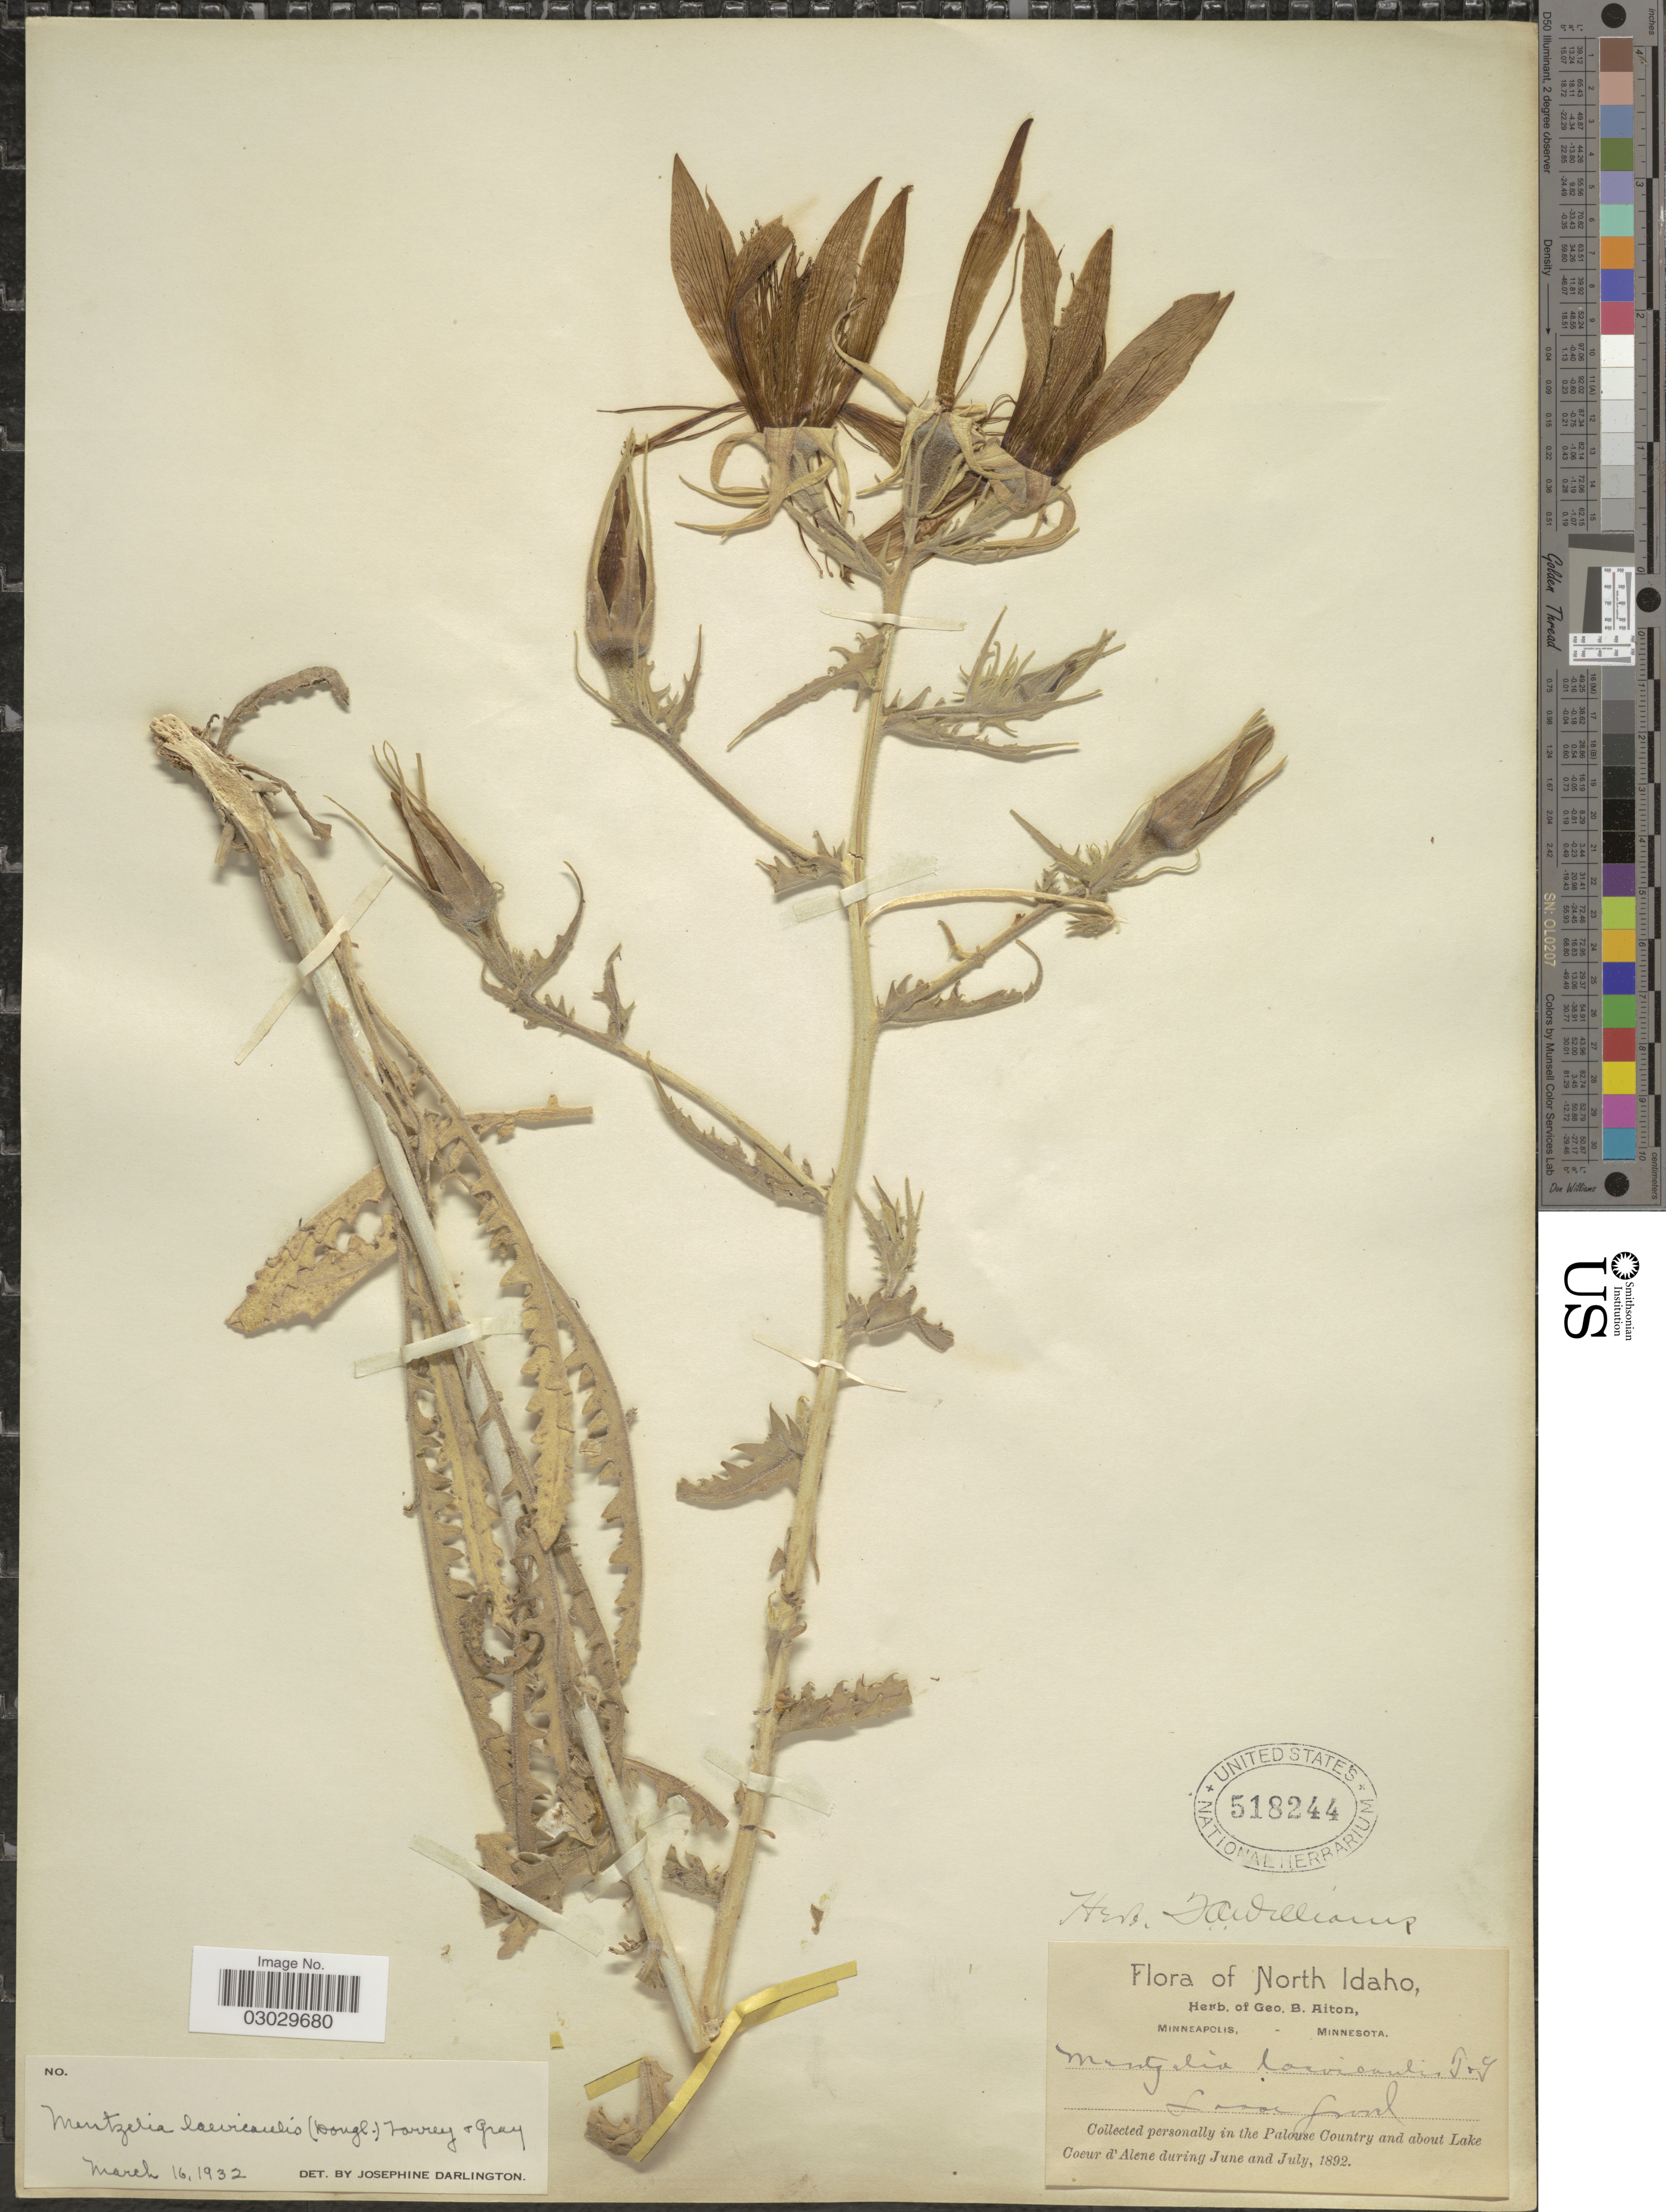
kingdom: Plantae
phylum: Tracheophyta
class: Magnoliopsida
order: Cornales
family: Loasaceae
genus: Mentzelia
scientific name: Mentzelia laevicaulis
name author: (Douglas ex Hook.) Torr. & A. Gray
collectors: ex herb. Geo. B. Aiton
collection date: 1892-06/1892-07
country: United States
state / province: Idaho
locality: North Idaho. Palouse Country and about Lake Coeur d'Alene.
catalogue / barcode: US 518244